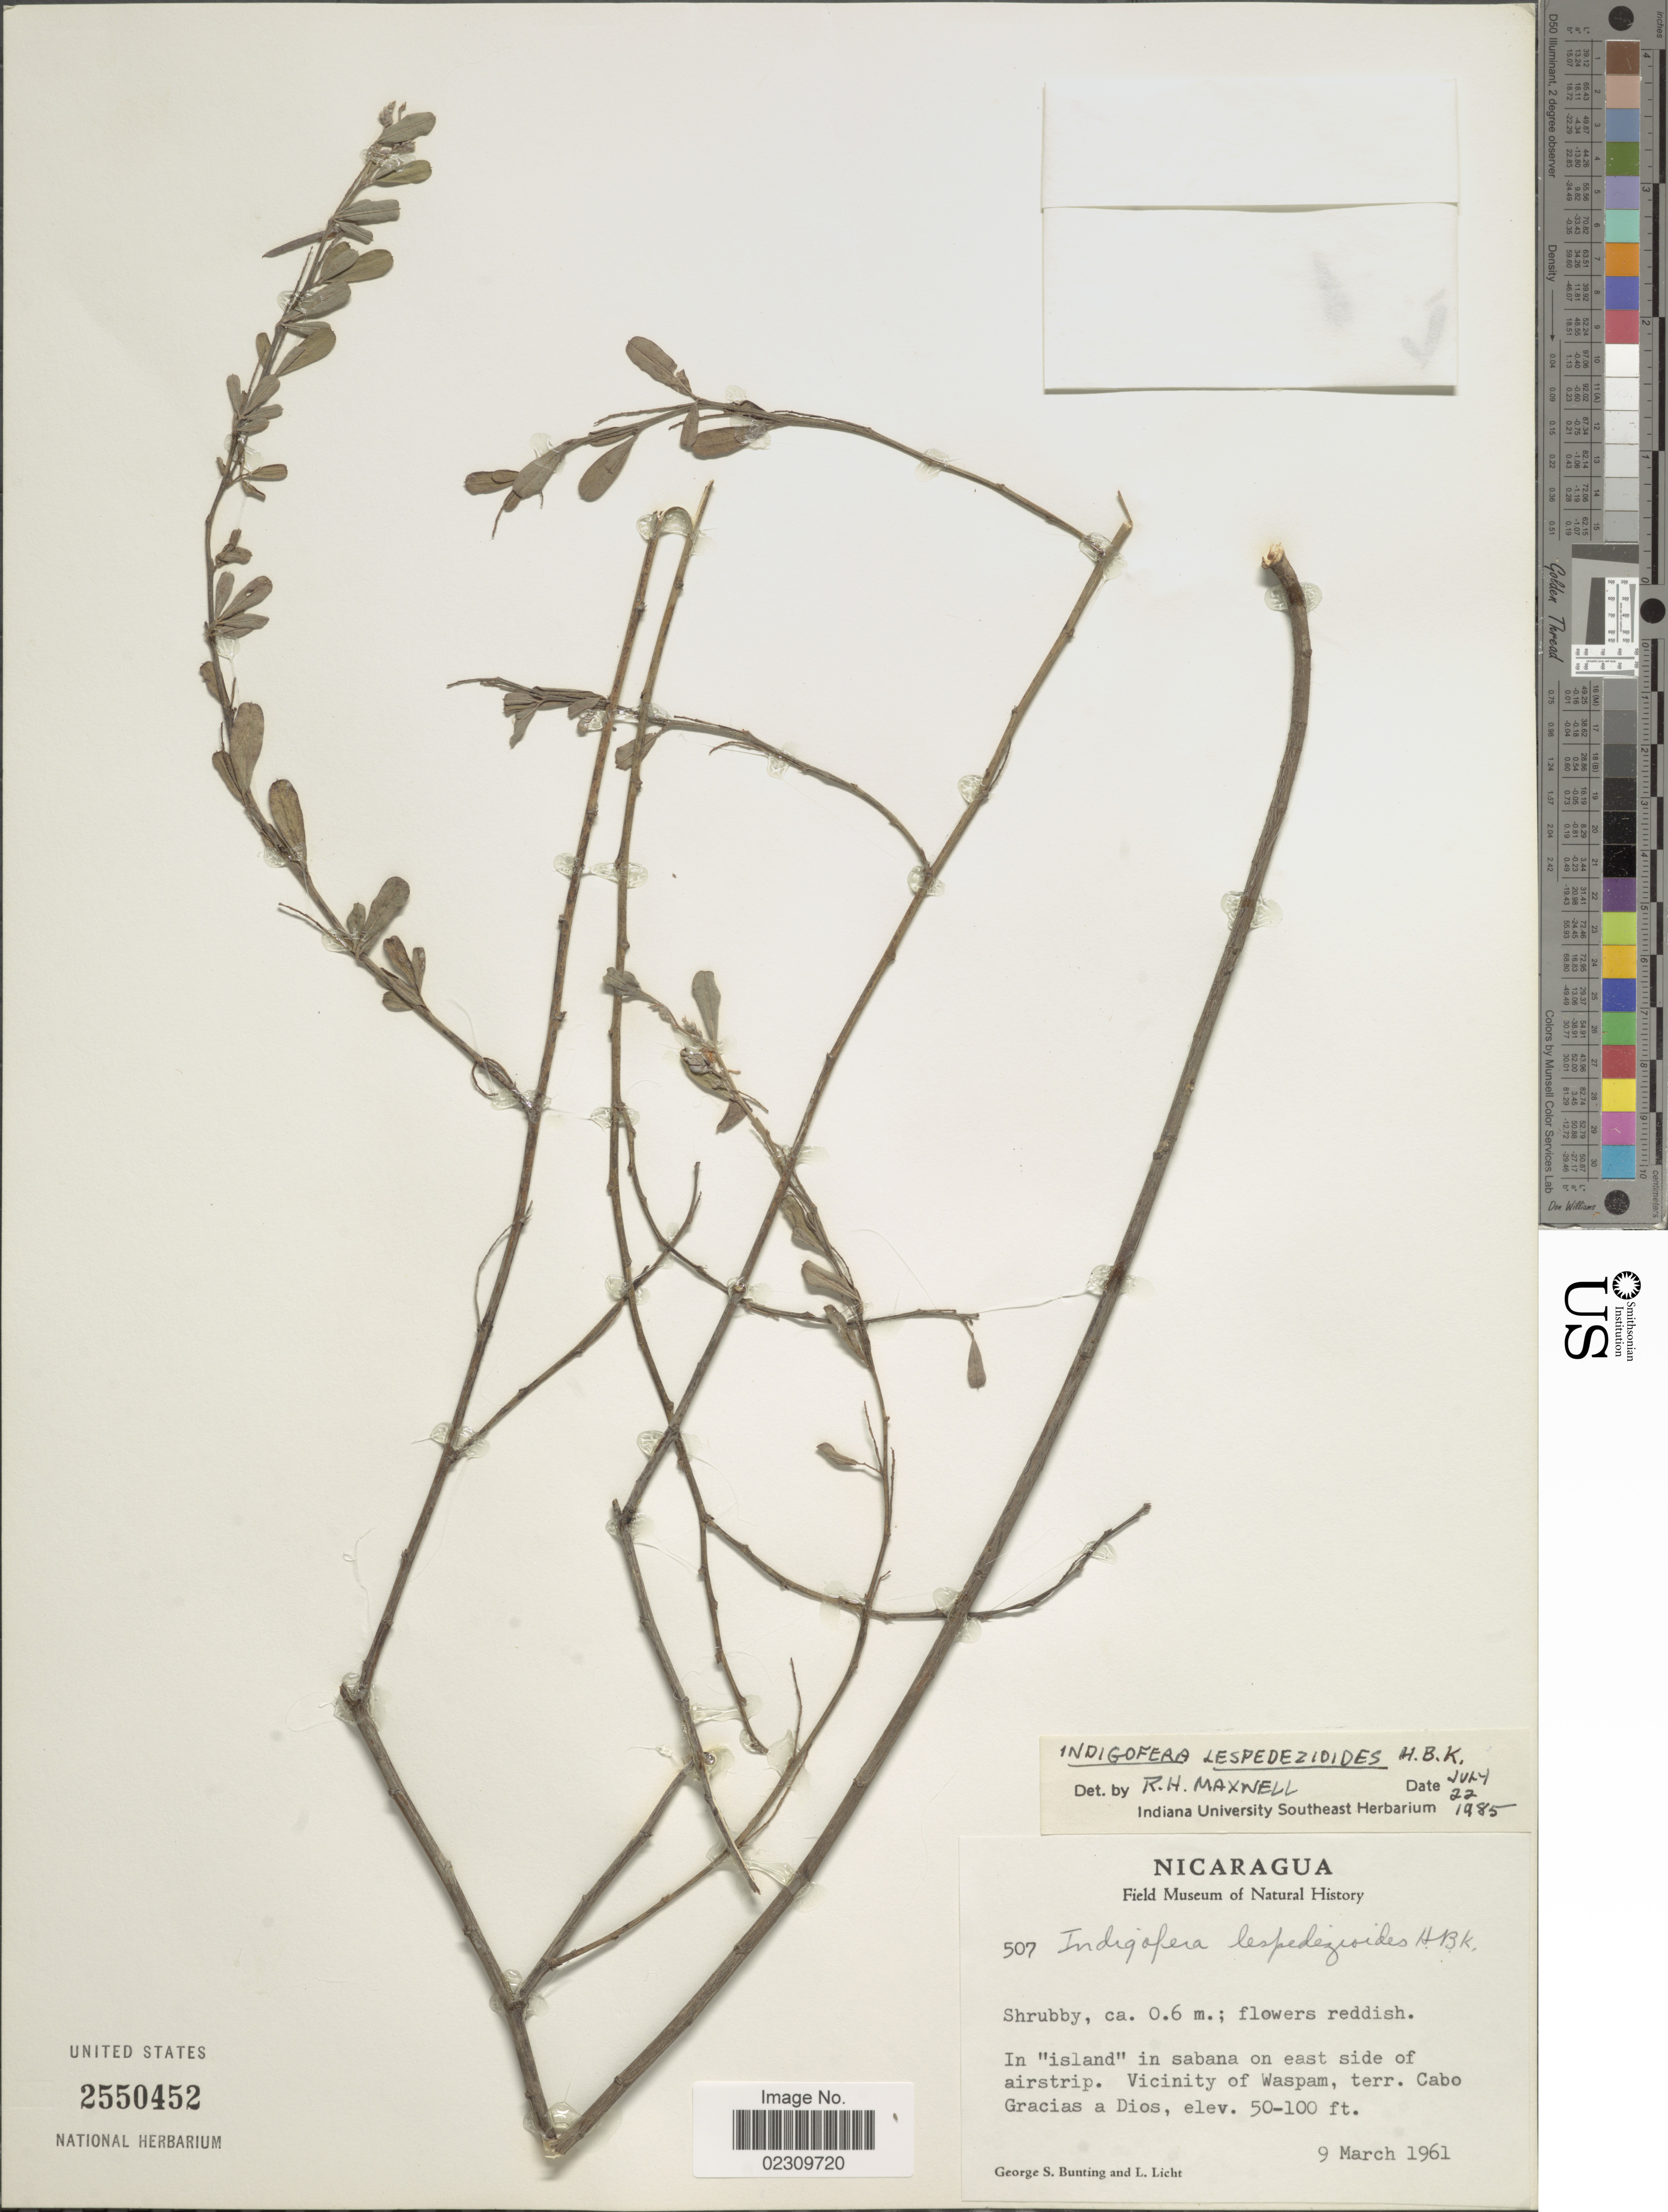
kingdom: Plantae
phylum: Tracheophyta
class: Magnoliopsida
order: Fabales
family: Fabaceae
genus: Indigofera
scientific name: Indigofera lespedezioides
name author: Kunth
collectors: G. S. Bunting & L. Licht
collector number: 507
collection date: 1961-03-09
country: Honduras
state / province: Gracias de Dios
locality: In "island" in sabana on east side of airstrip. Vicinity of Waspam, terr. Cabo Gracias a Dios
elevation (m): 15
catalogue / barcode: US 2550452